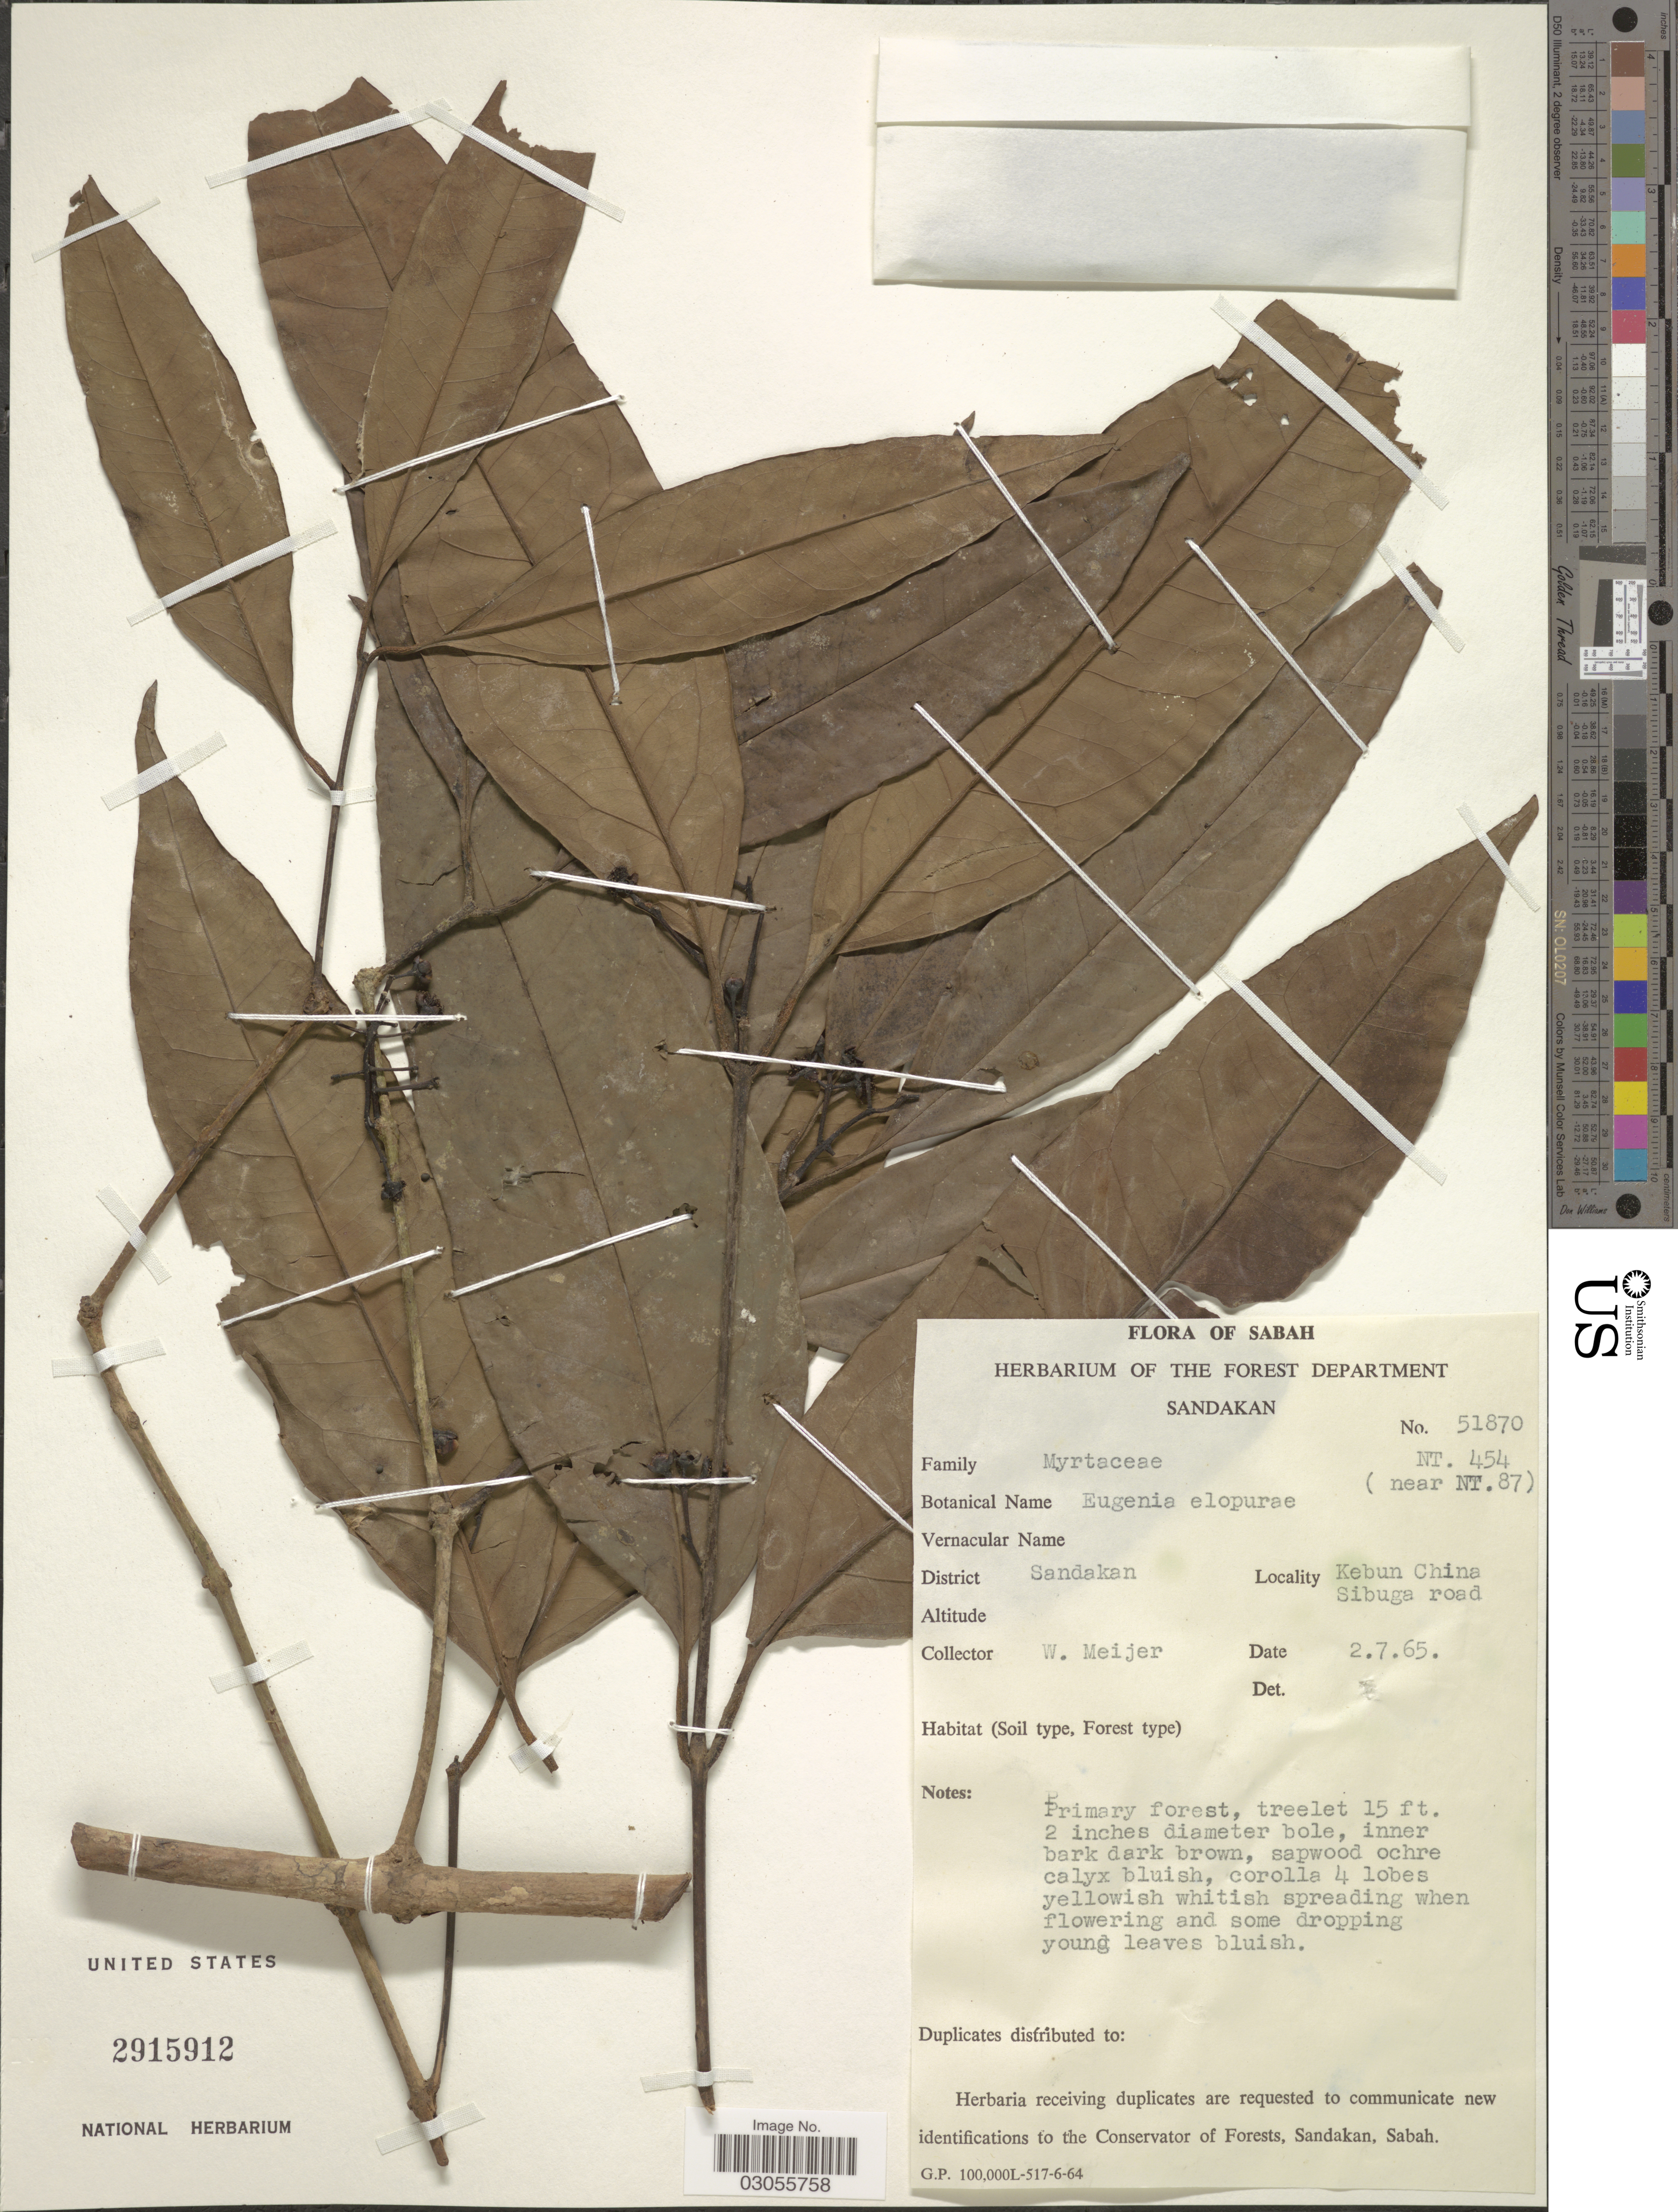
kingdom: Plantae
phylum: Tracheophyta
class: Magnoliopsida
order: Myrtales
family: Myrtaceae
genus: Syzygium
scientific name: Syzygium elopurae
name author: (Ridl.) Merr. & L.M. Perry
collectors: W. Meijer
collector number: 51870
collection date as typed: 2/7/65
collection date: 1965-07-02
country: Malaysia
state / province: Sabah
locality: District Sandakan. Kebun China Sibuga road.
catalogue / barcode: US 2915912